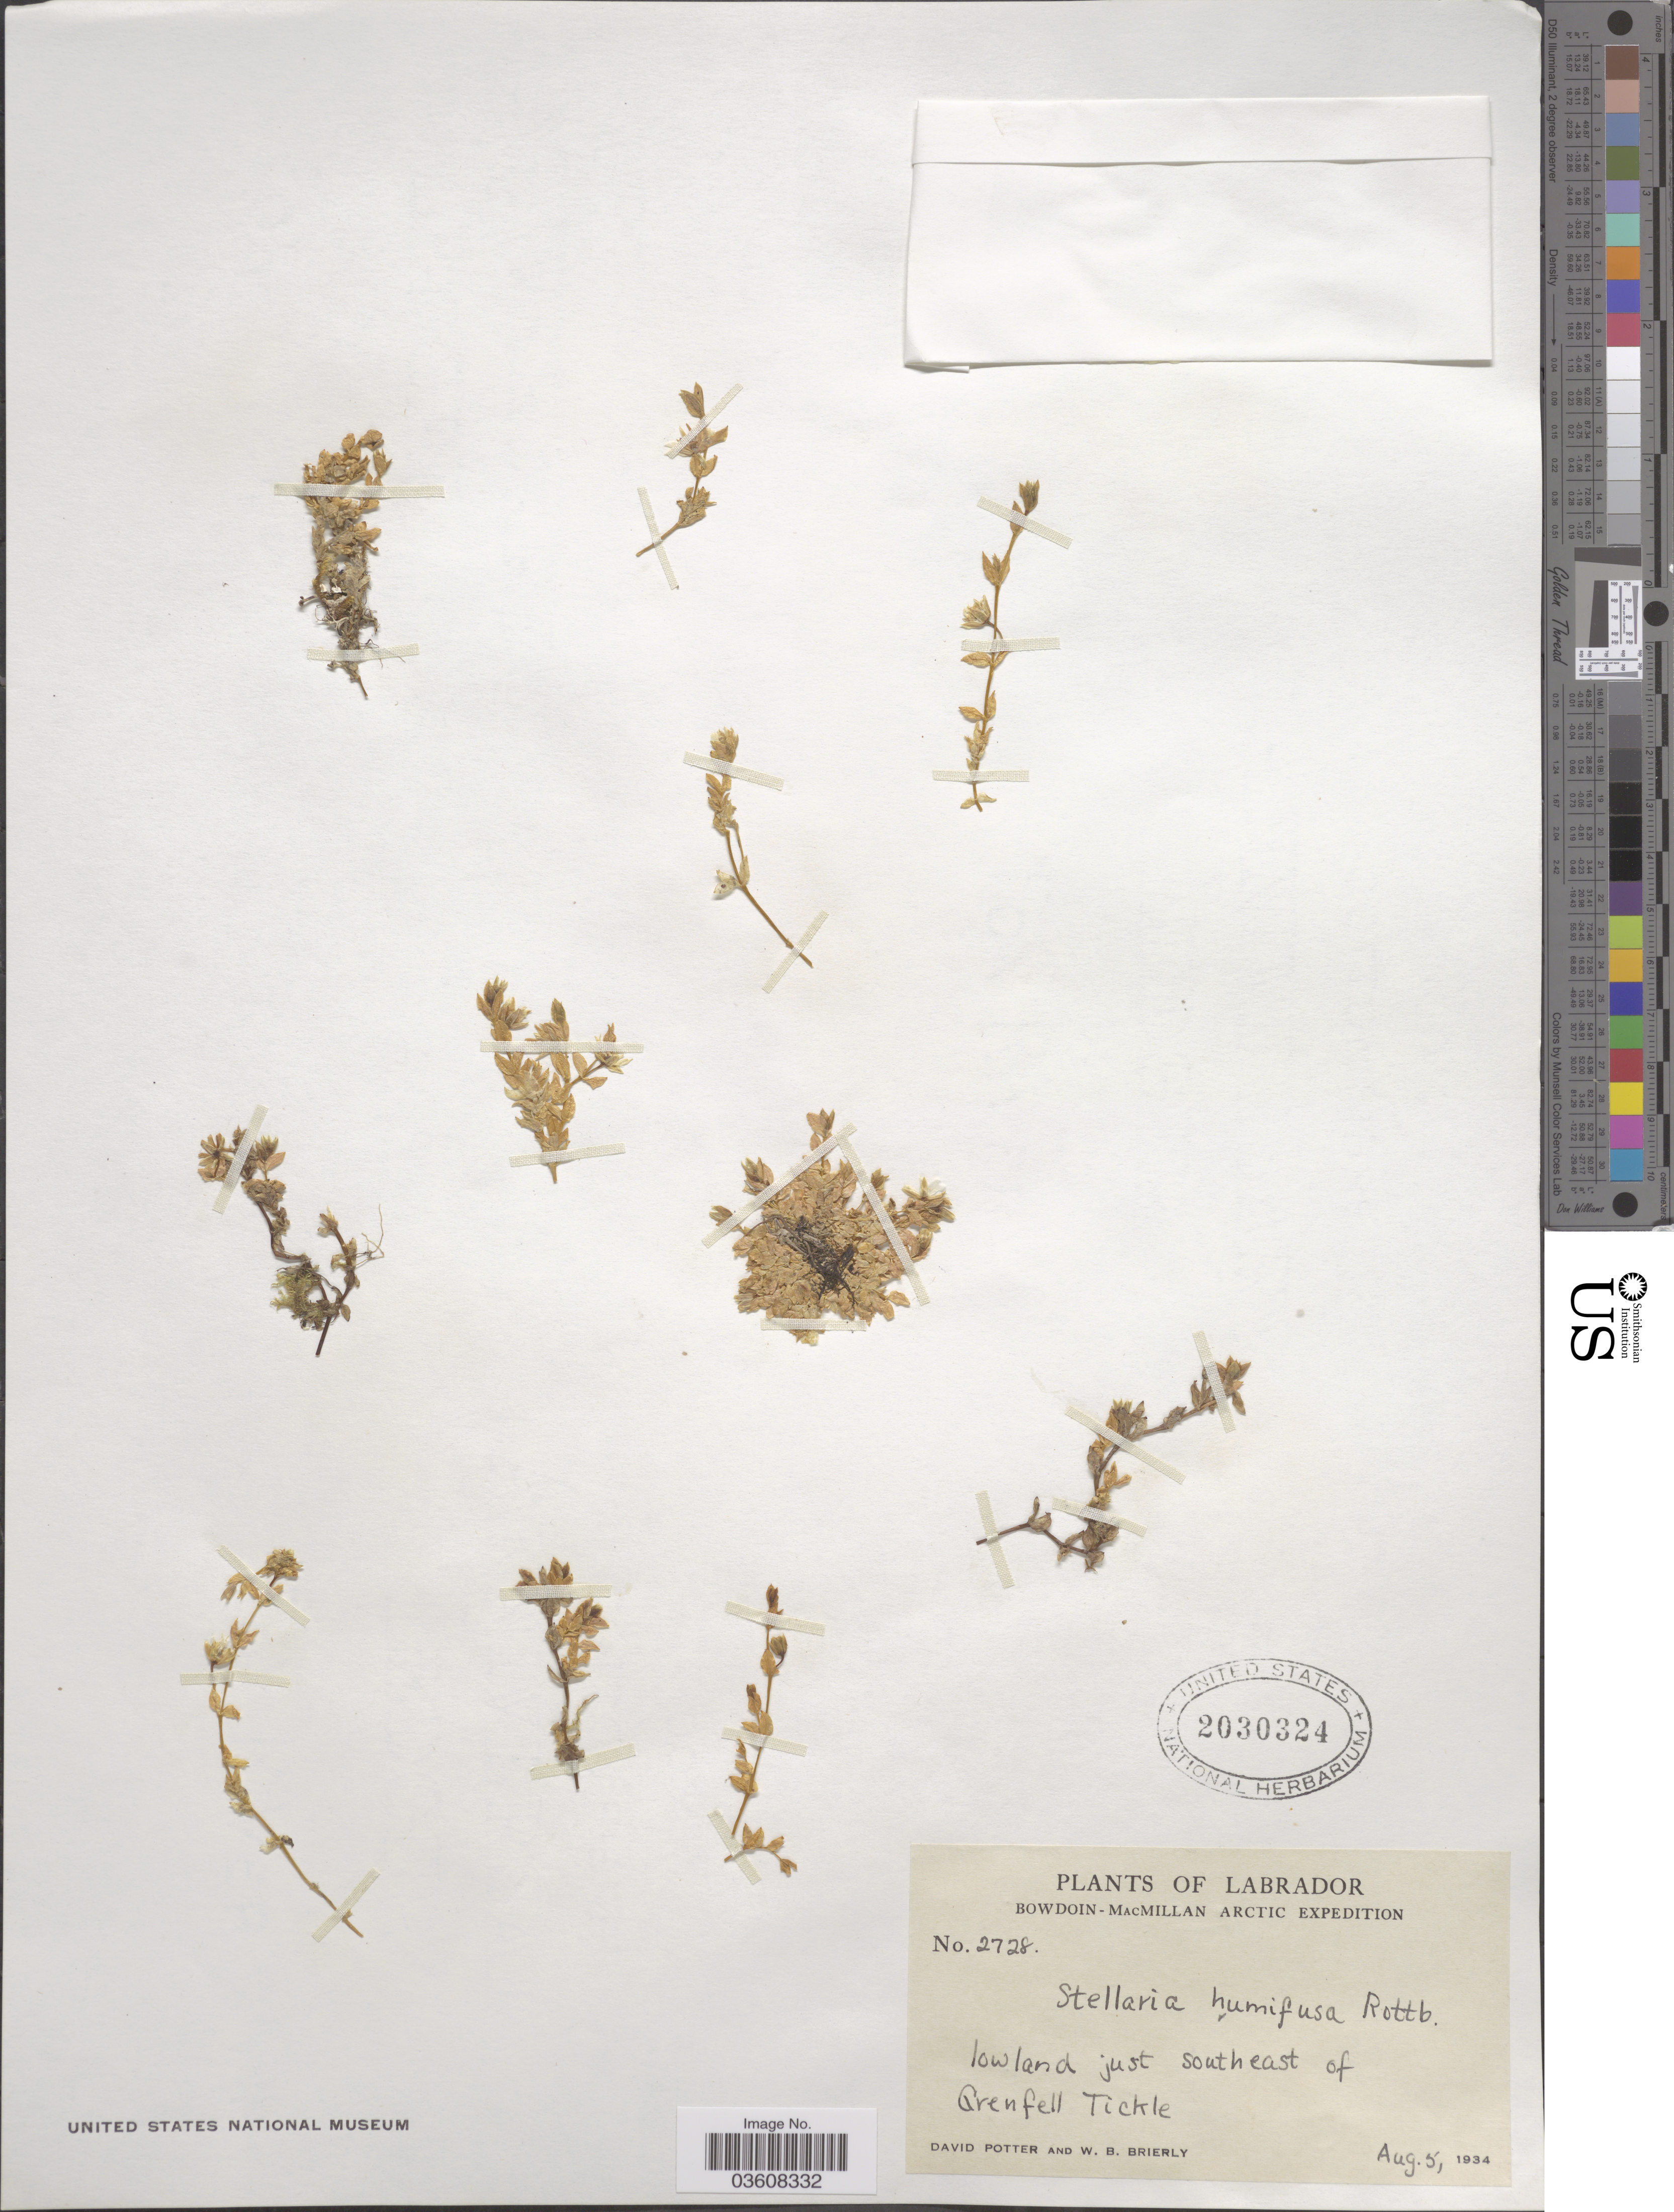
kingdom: Plantae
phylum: Tracheophyta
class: Magnoliopsida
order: Caryophyllales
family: Caryophyllaceae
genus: Stellaria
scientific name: Stellaria humifusa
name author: Rottb.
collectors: D. Potter & W. Brierly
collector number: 2728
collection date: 1934-08-05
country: Canada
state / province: Newfoundland and Labrador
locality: Labrador. Lowland just southeast of Grenfell Tickle.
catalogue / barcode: US 2030324